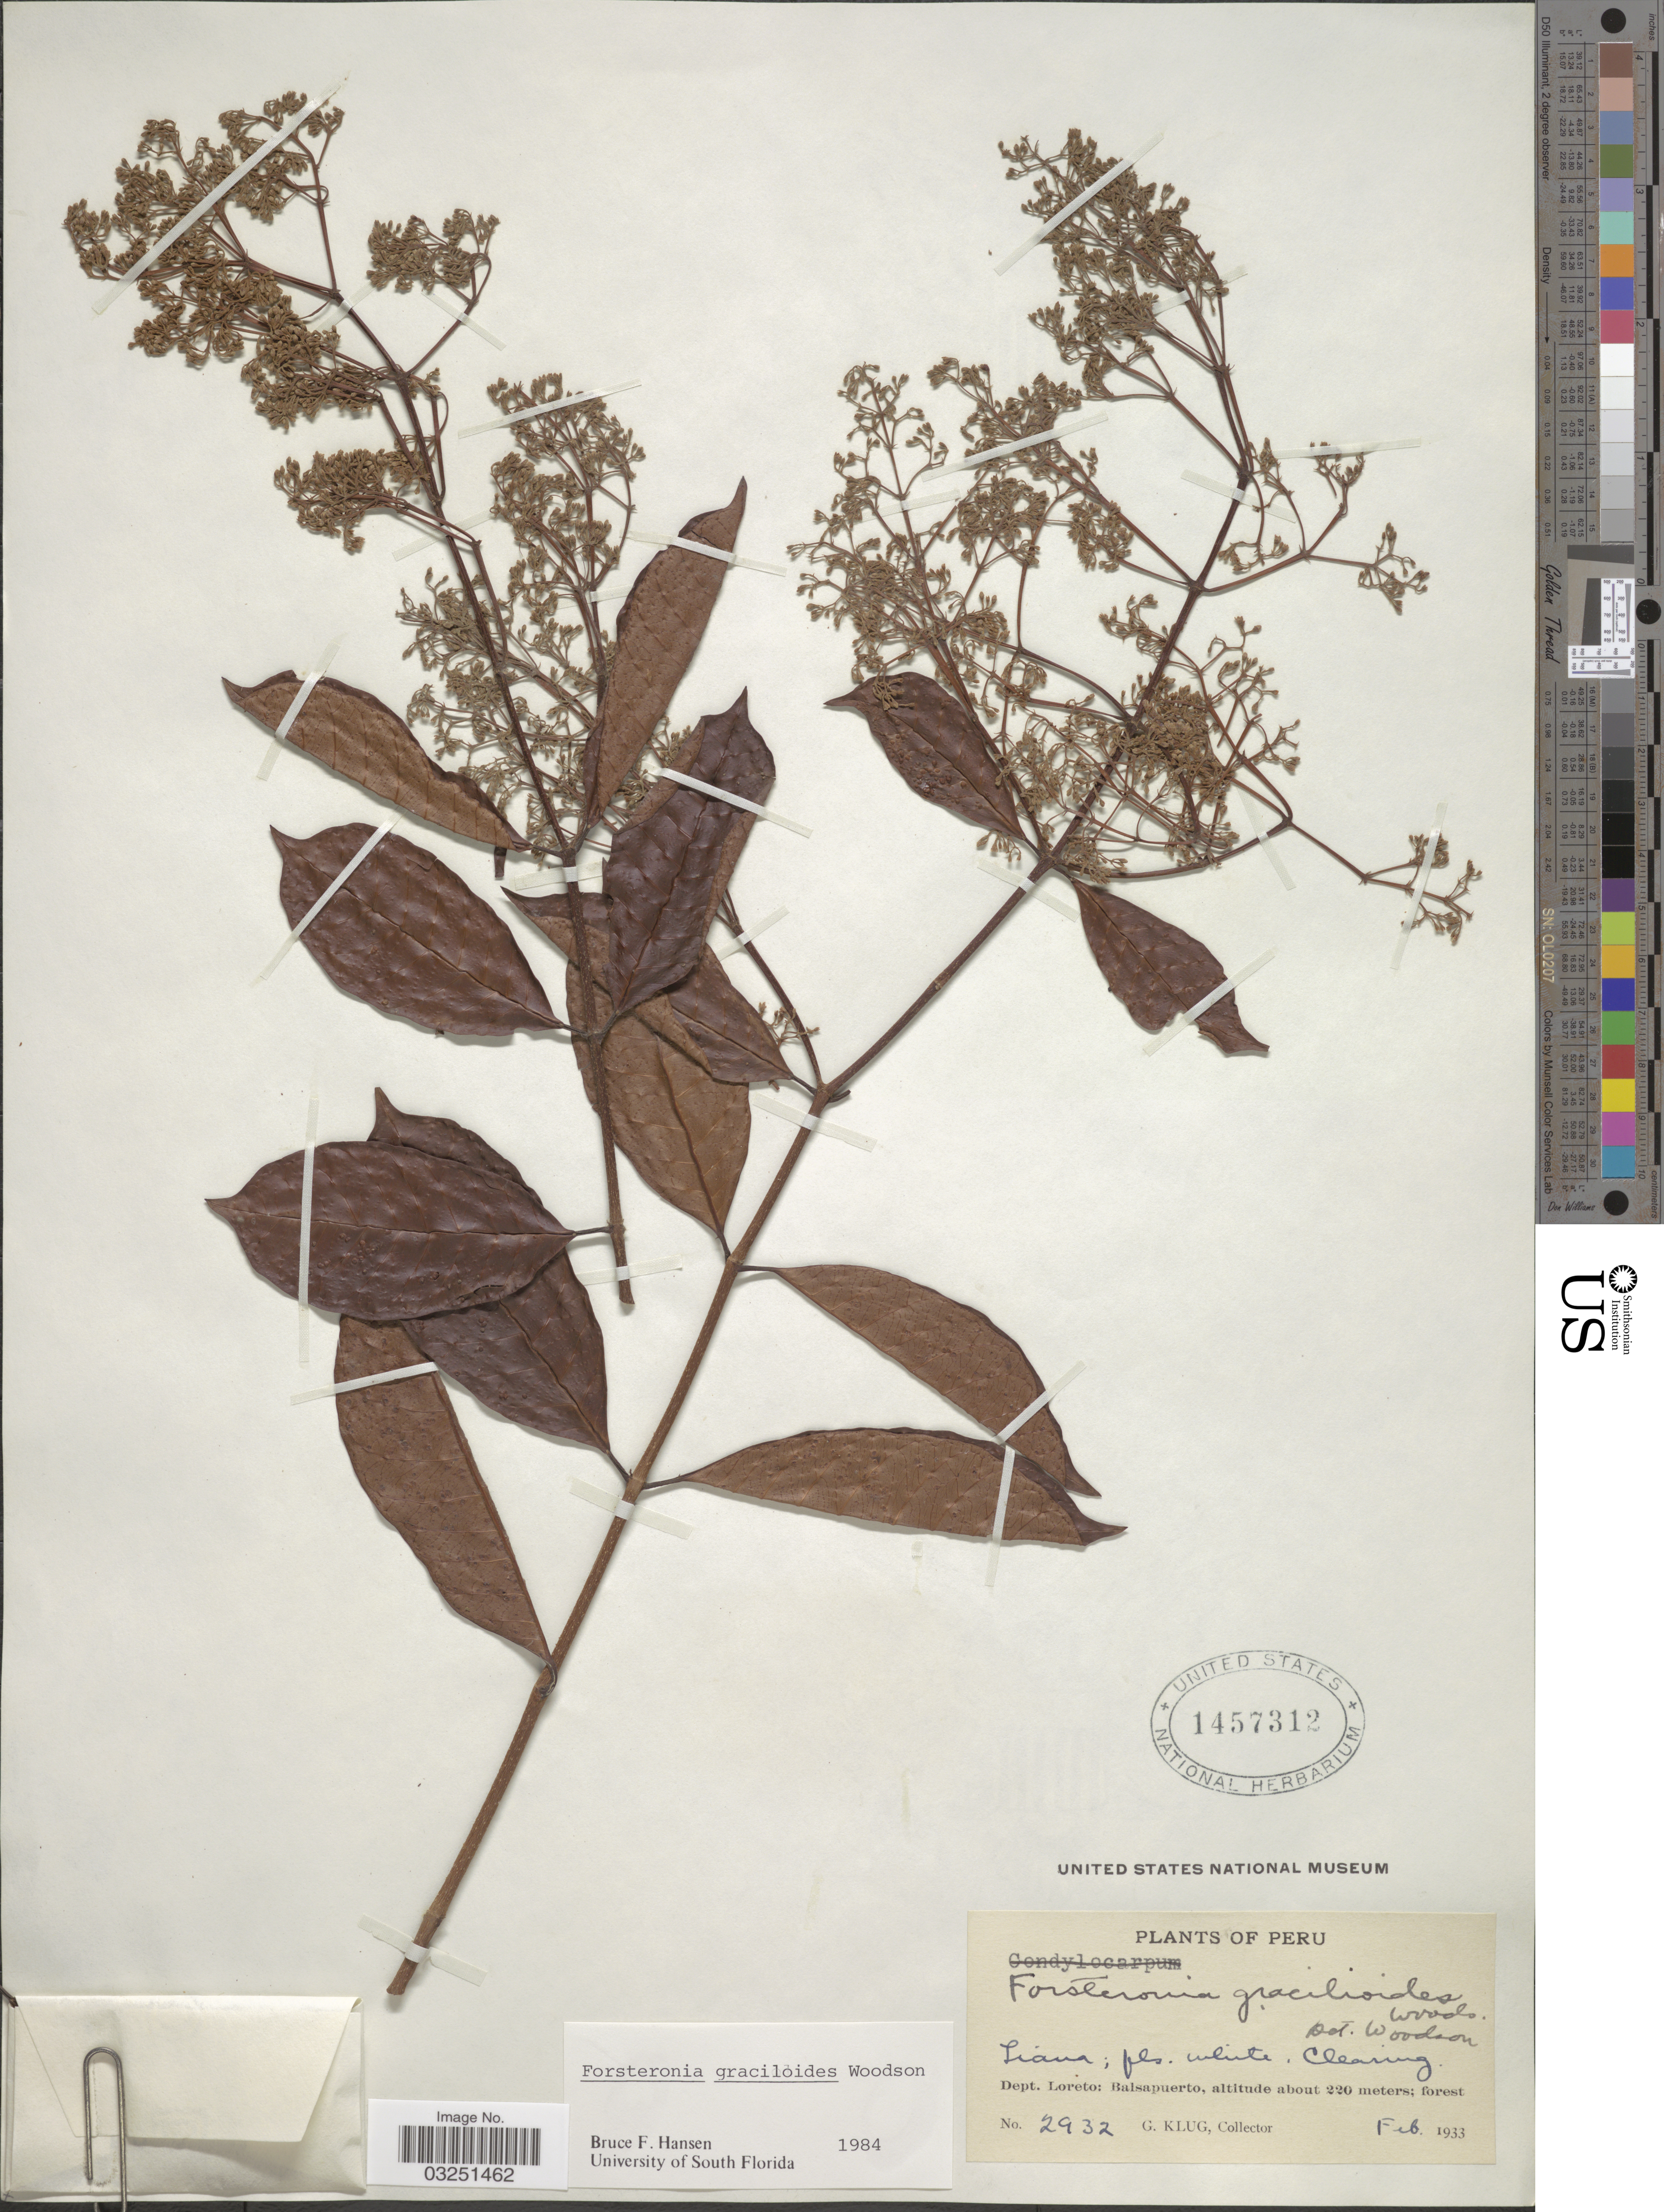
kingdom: Plantae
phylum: Tracheophyta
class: Magnoliopsida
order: Gentianales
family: Apocynaceae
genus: Forsteronia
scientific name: Forsteronia graciloides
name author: Woodson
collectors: G. Klug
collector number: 2932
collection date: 1933-02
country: Peru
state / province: Loreto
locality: Dept. Loreto: Balsapuerto.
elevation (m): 220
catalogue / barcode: US 1457312